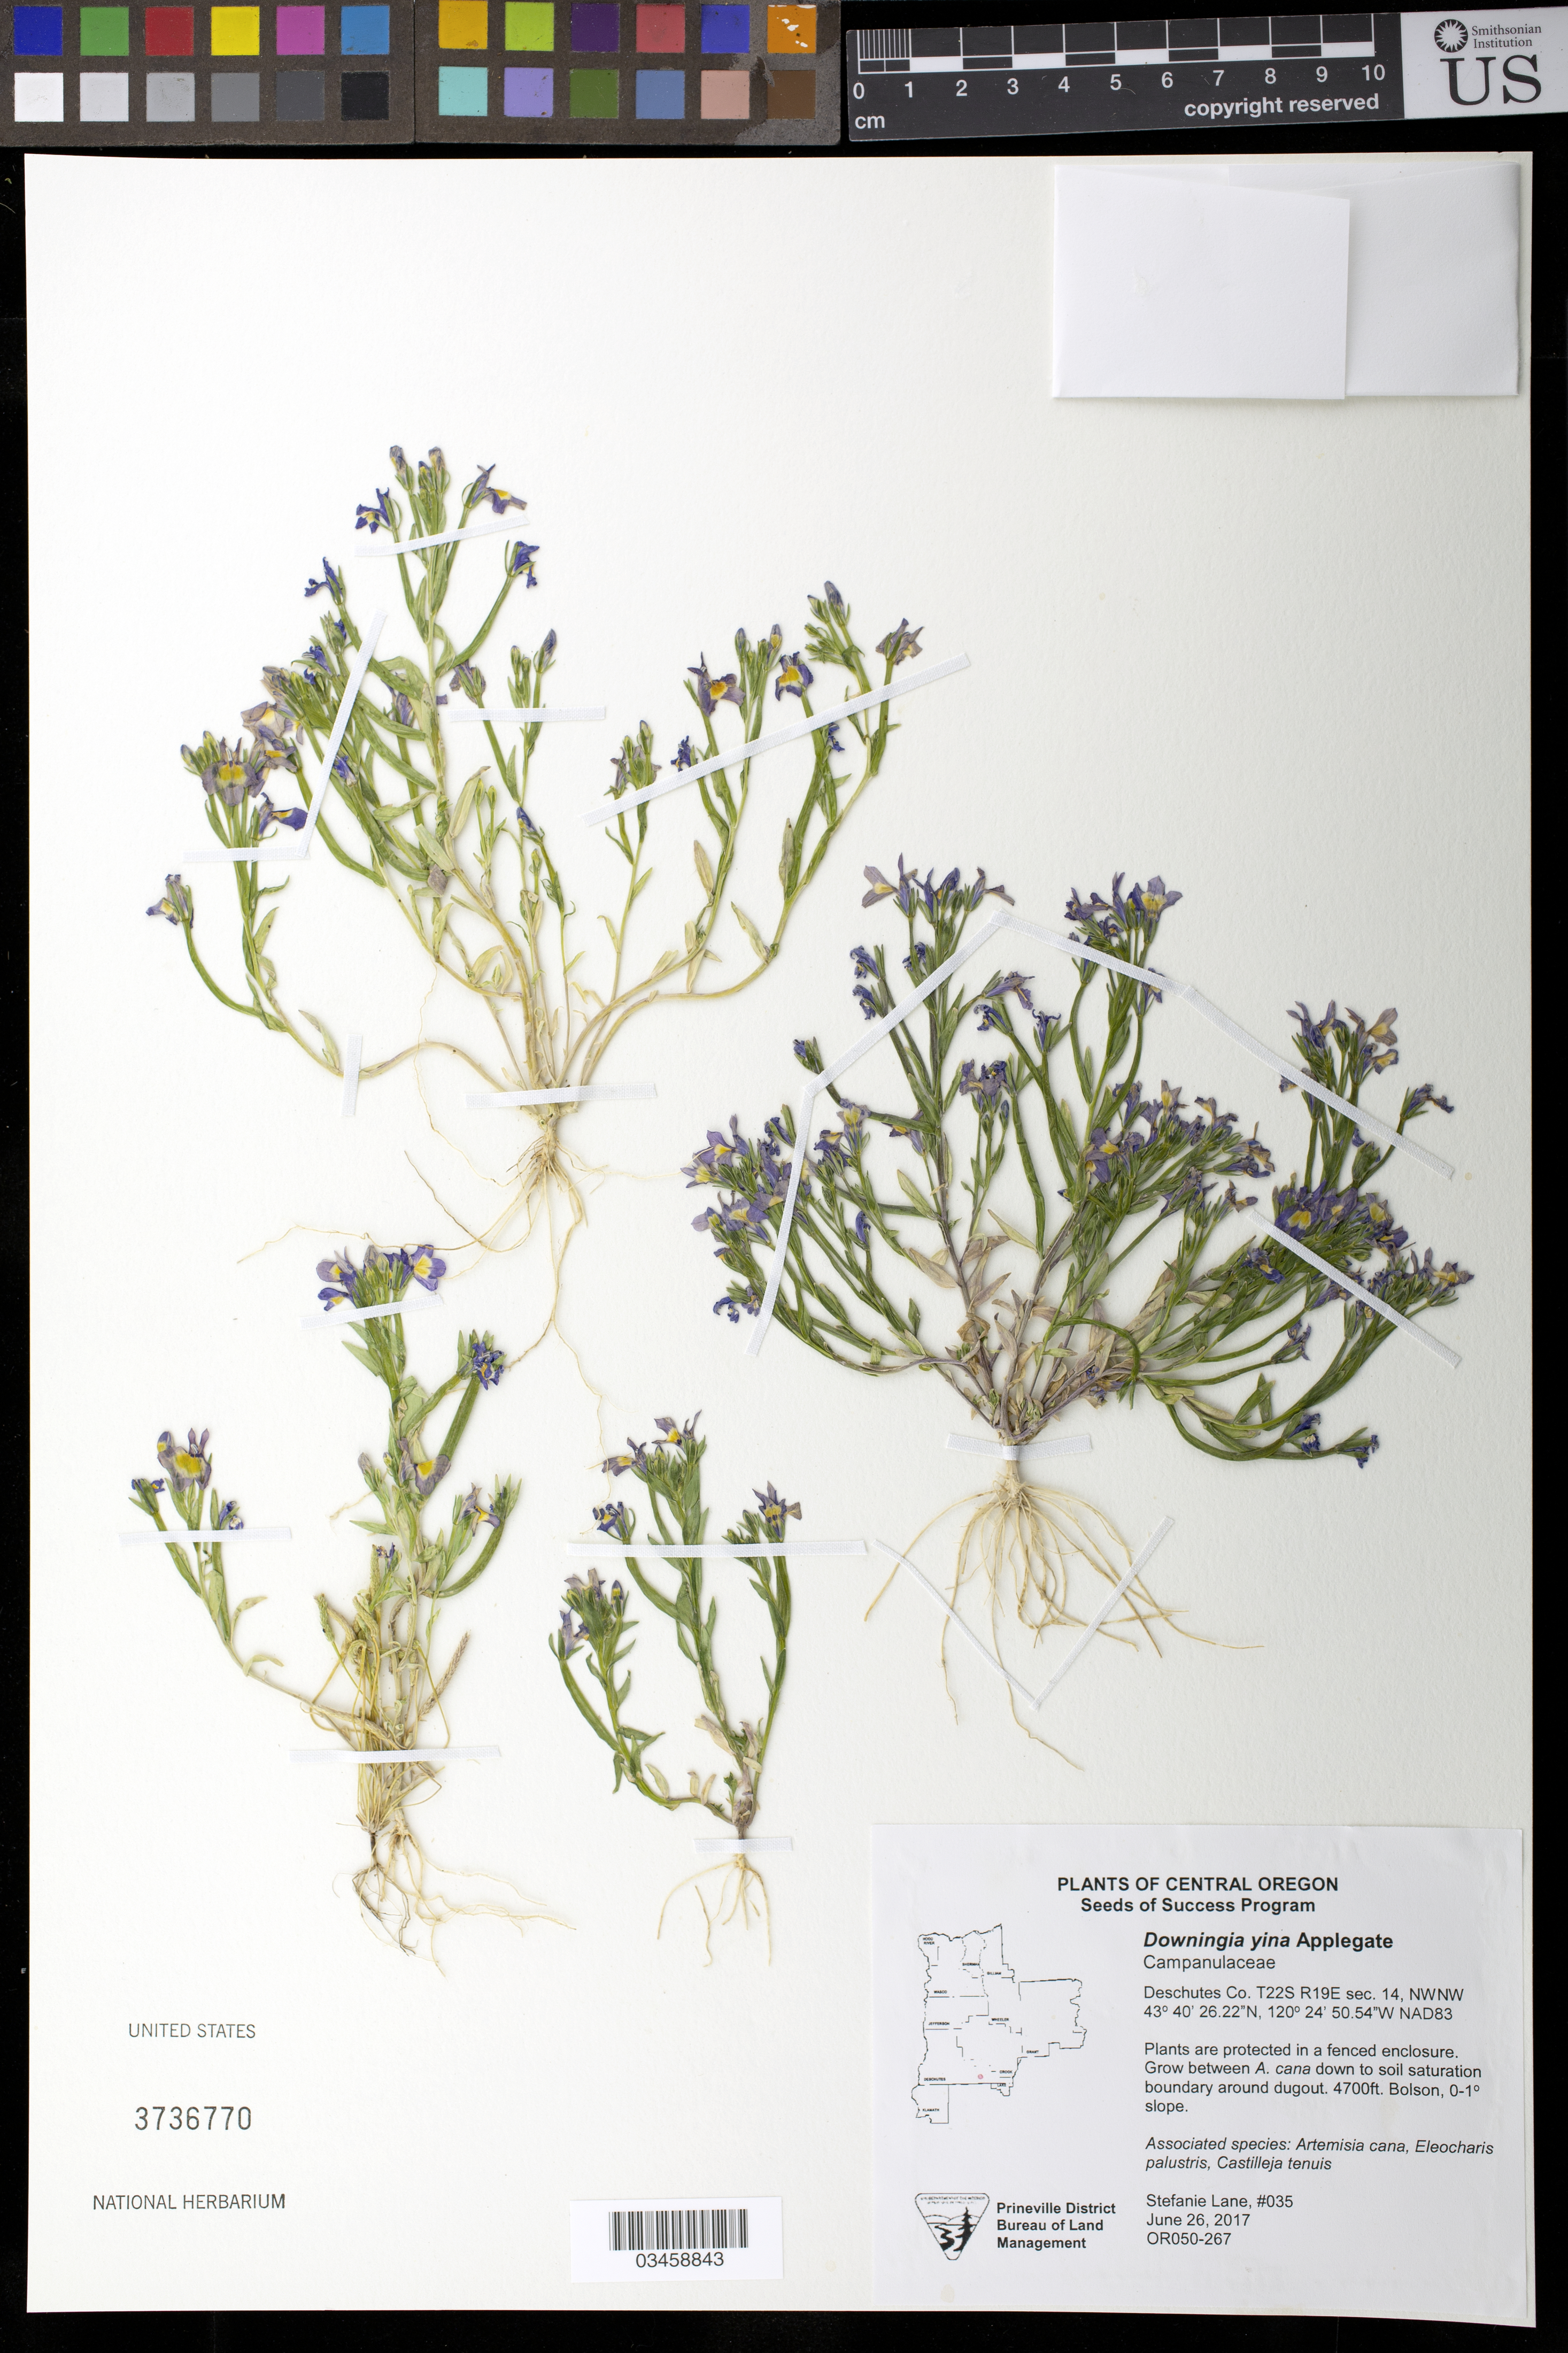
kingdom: Plantae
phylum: Tracheophyta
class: Magnoliopsida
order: Asterales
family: Campanulaceae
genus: Downingia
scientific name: Downingia yina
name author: Applegate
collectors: S. Lane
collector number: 035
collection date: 2017-06-26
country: United States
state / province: Oregon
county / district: Deschutes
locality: T22S R19E, sec. 14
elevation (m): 1433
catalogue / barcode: US 3736770